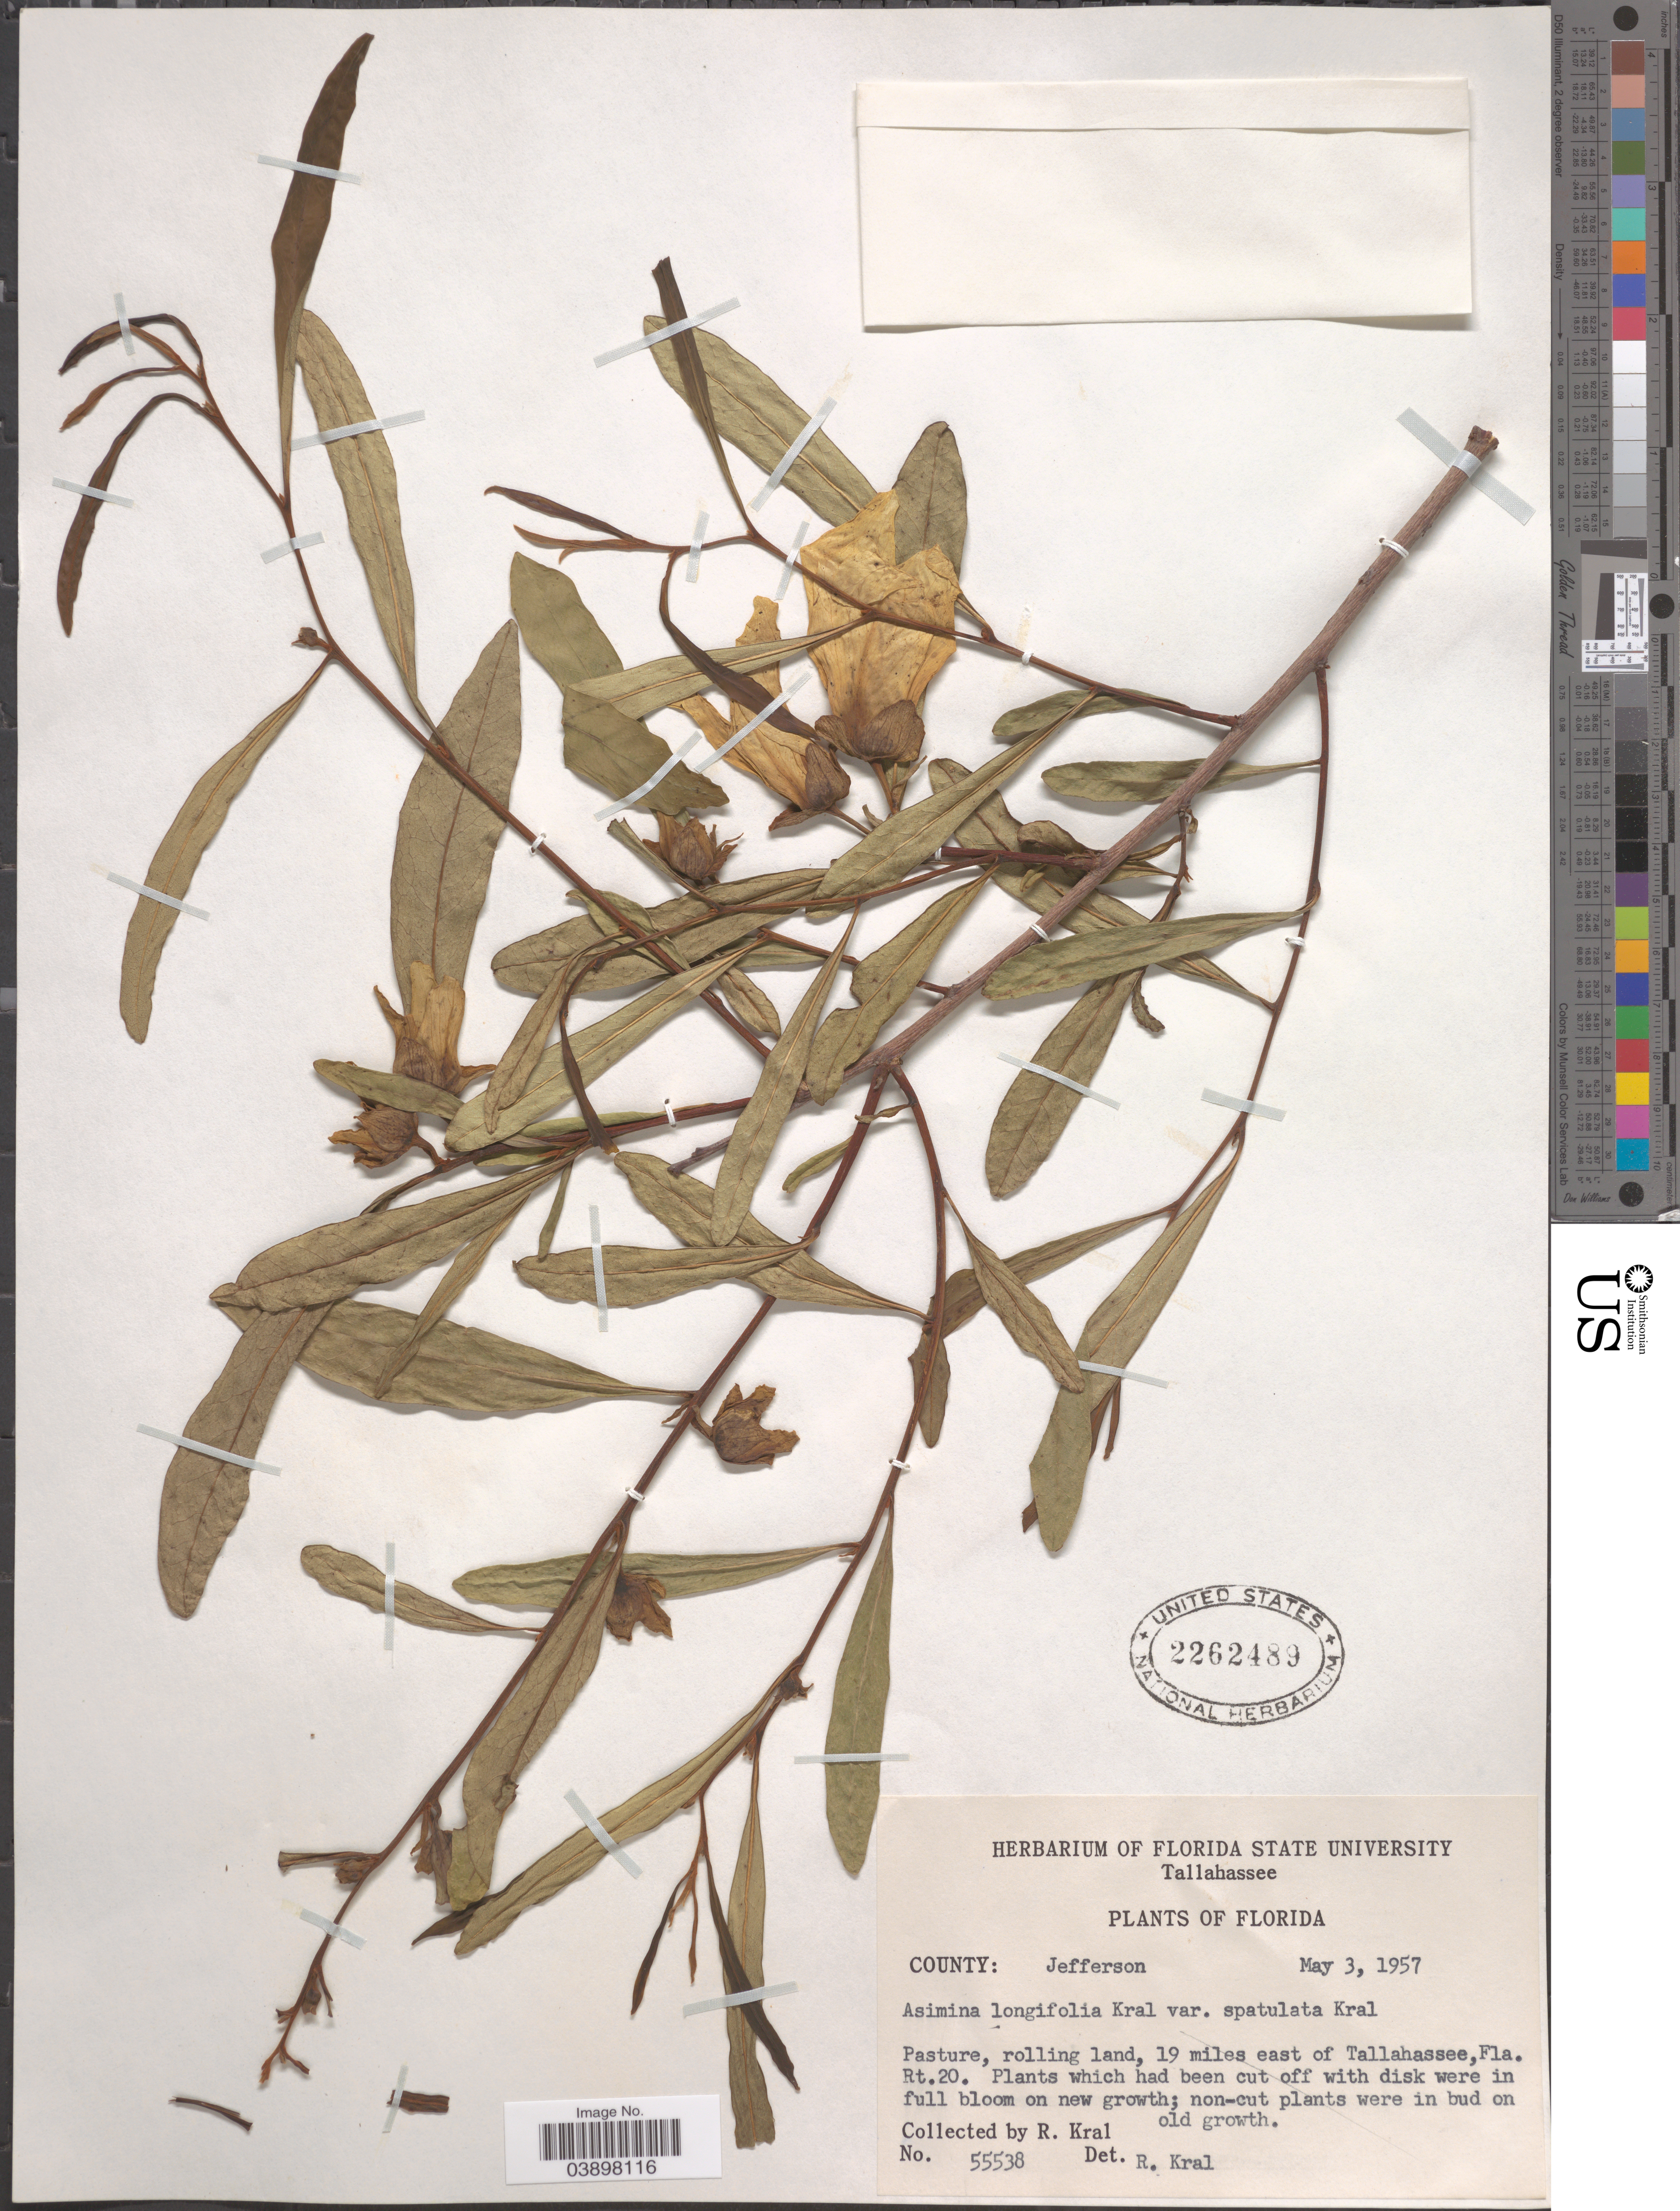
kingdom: Plantae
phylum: Tracheophyta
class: Magnoliopsida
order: Magnoliales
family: Annonaceae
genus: Asimina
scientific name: Asimina longifolia var. spatulata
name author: Kral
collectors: R. Kral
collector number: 55538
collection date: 1957-05-03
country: United States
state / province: Florida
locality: County: Jefferson. Pasture, rolling land, 19 miles east of Tallahassee, Fla. Rt. 20.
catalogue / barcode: US 2262489